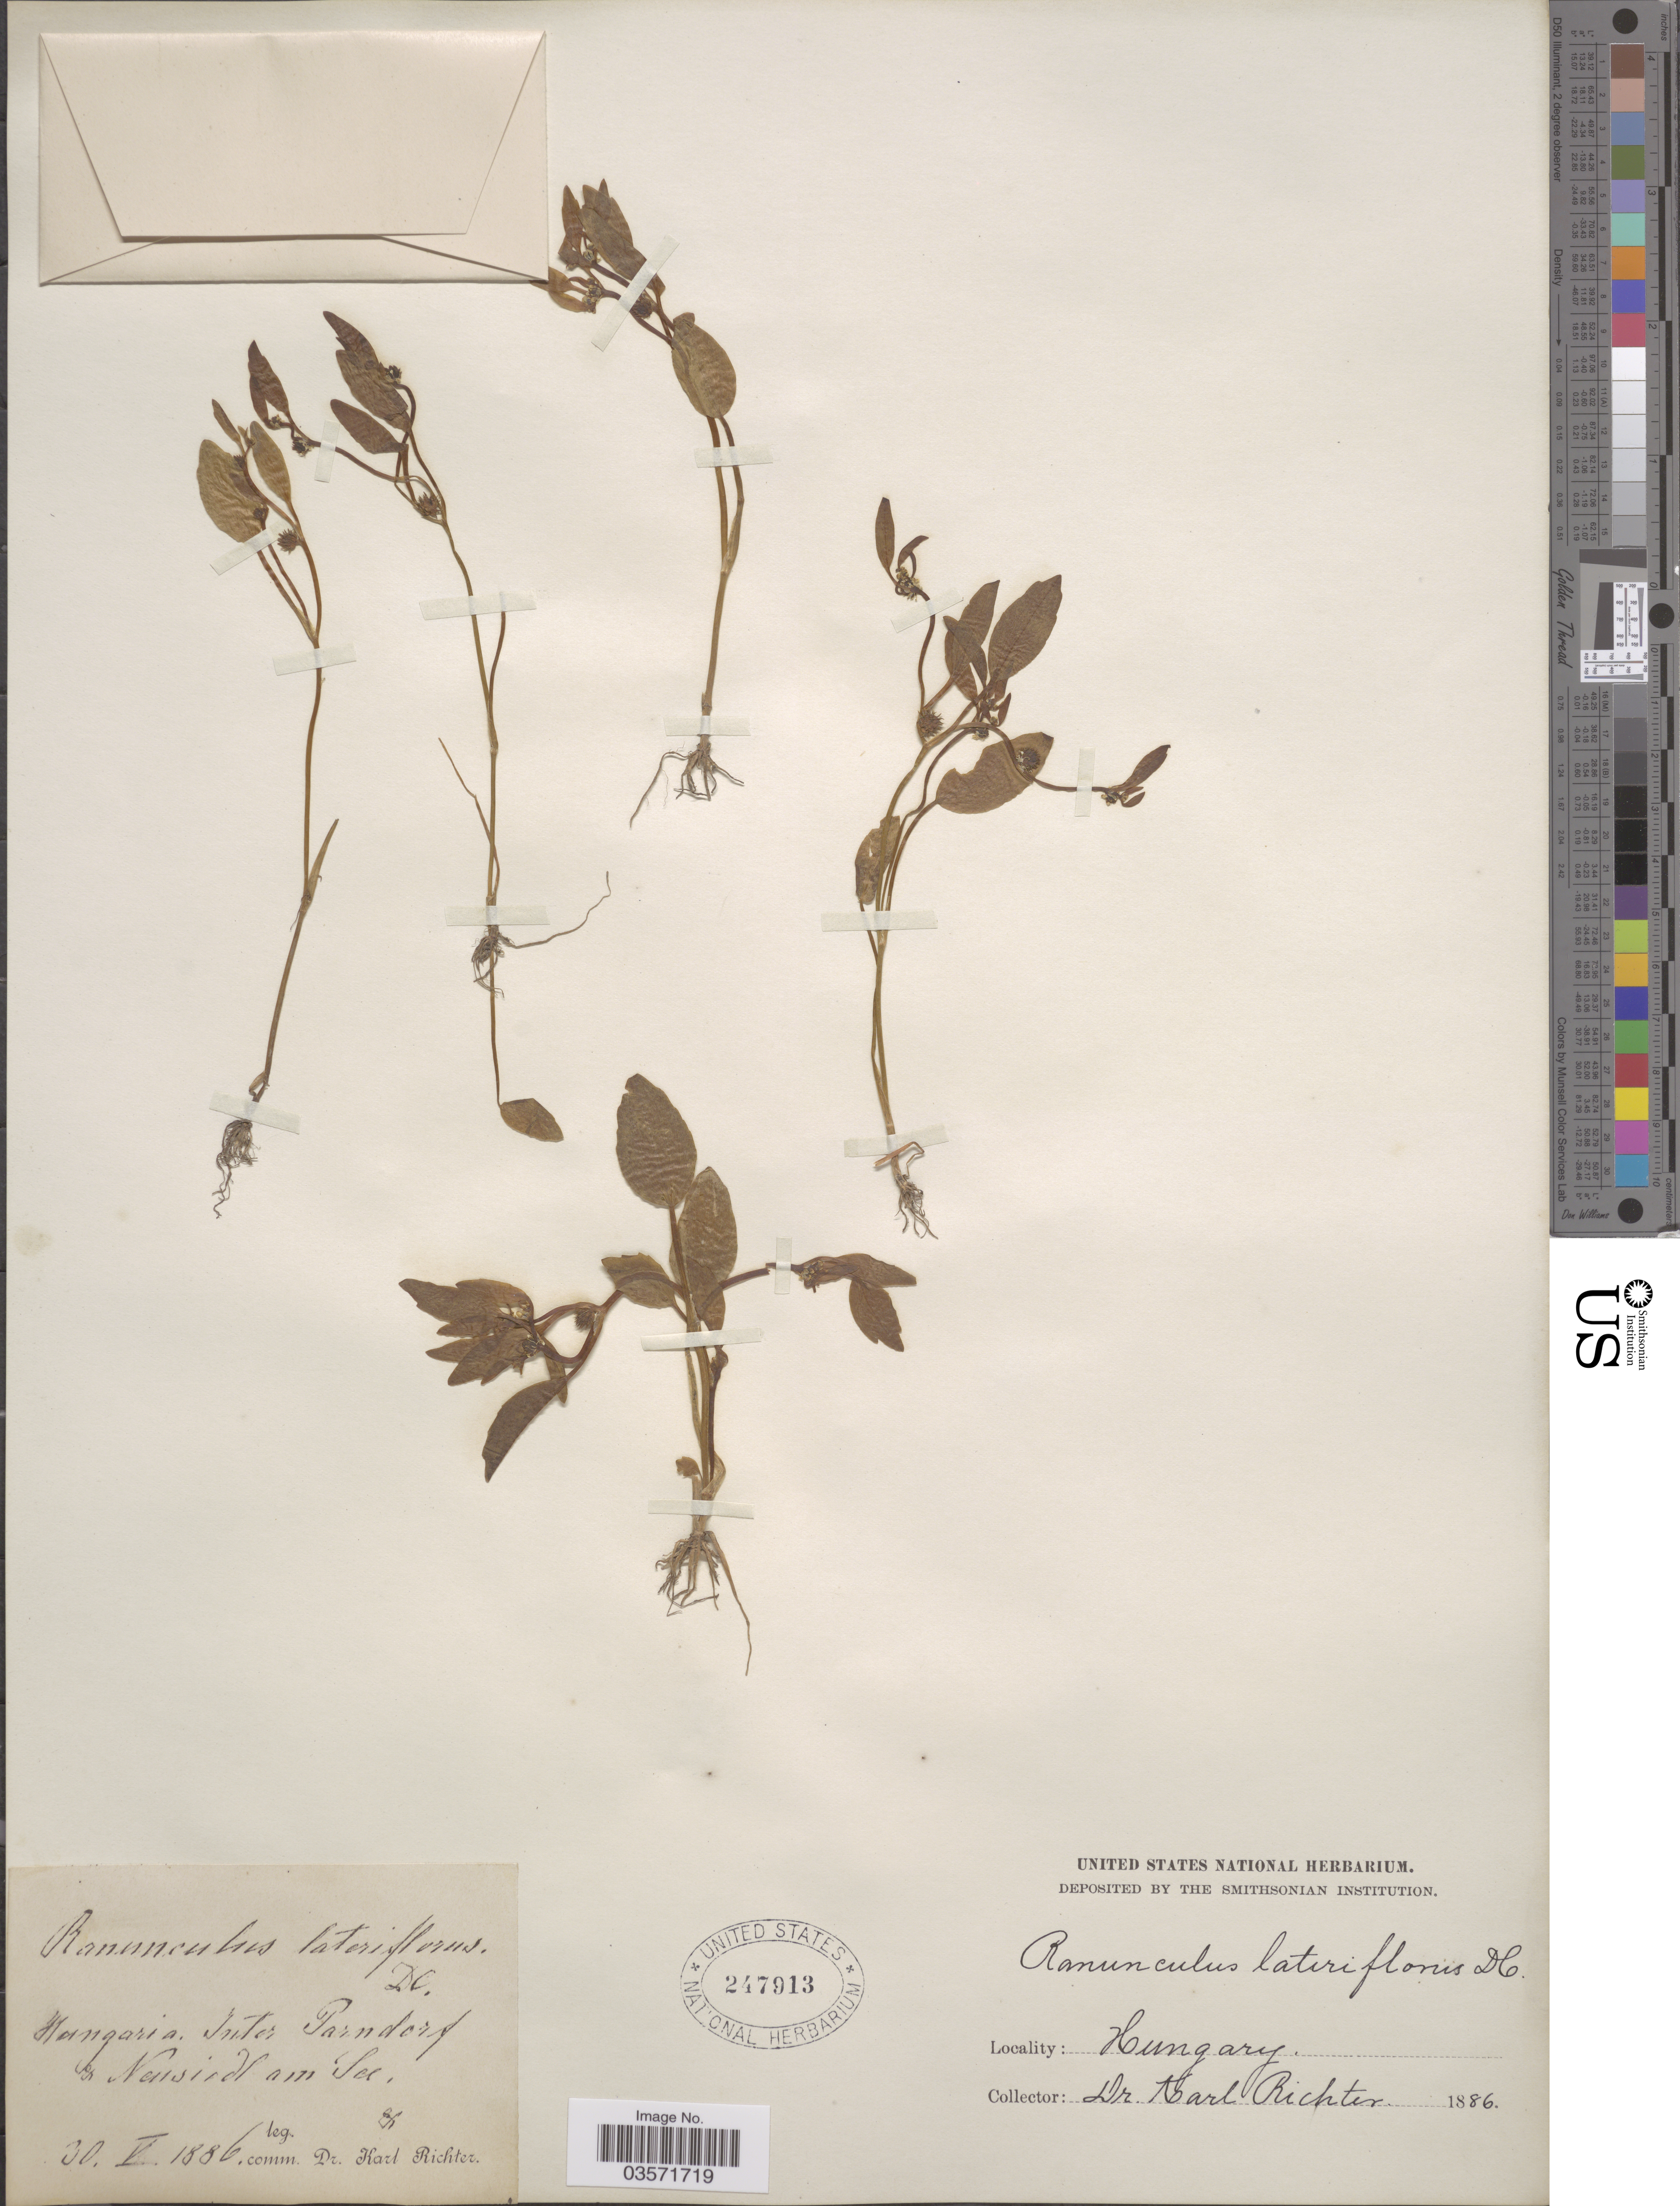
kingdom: Plantae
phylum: Tracheophyta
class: Magnoliopsida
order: Ranunculales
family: Ranunculaceae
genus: Ranunculus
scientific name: Ranunculus lateriflorus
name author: DC.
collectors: K. Richter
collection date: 1886-05-30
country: Hungary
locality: Inter Parndorf & Neusiedl am See.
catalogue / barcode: US 247913